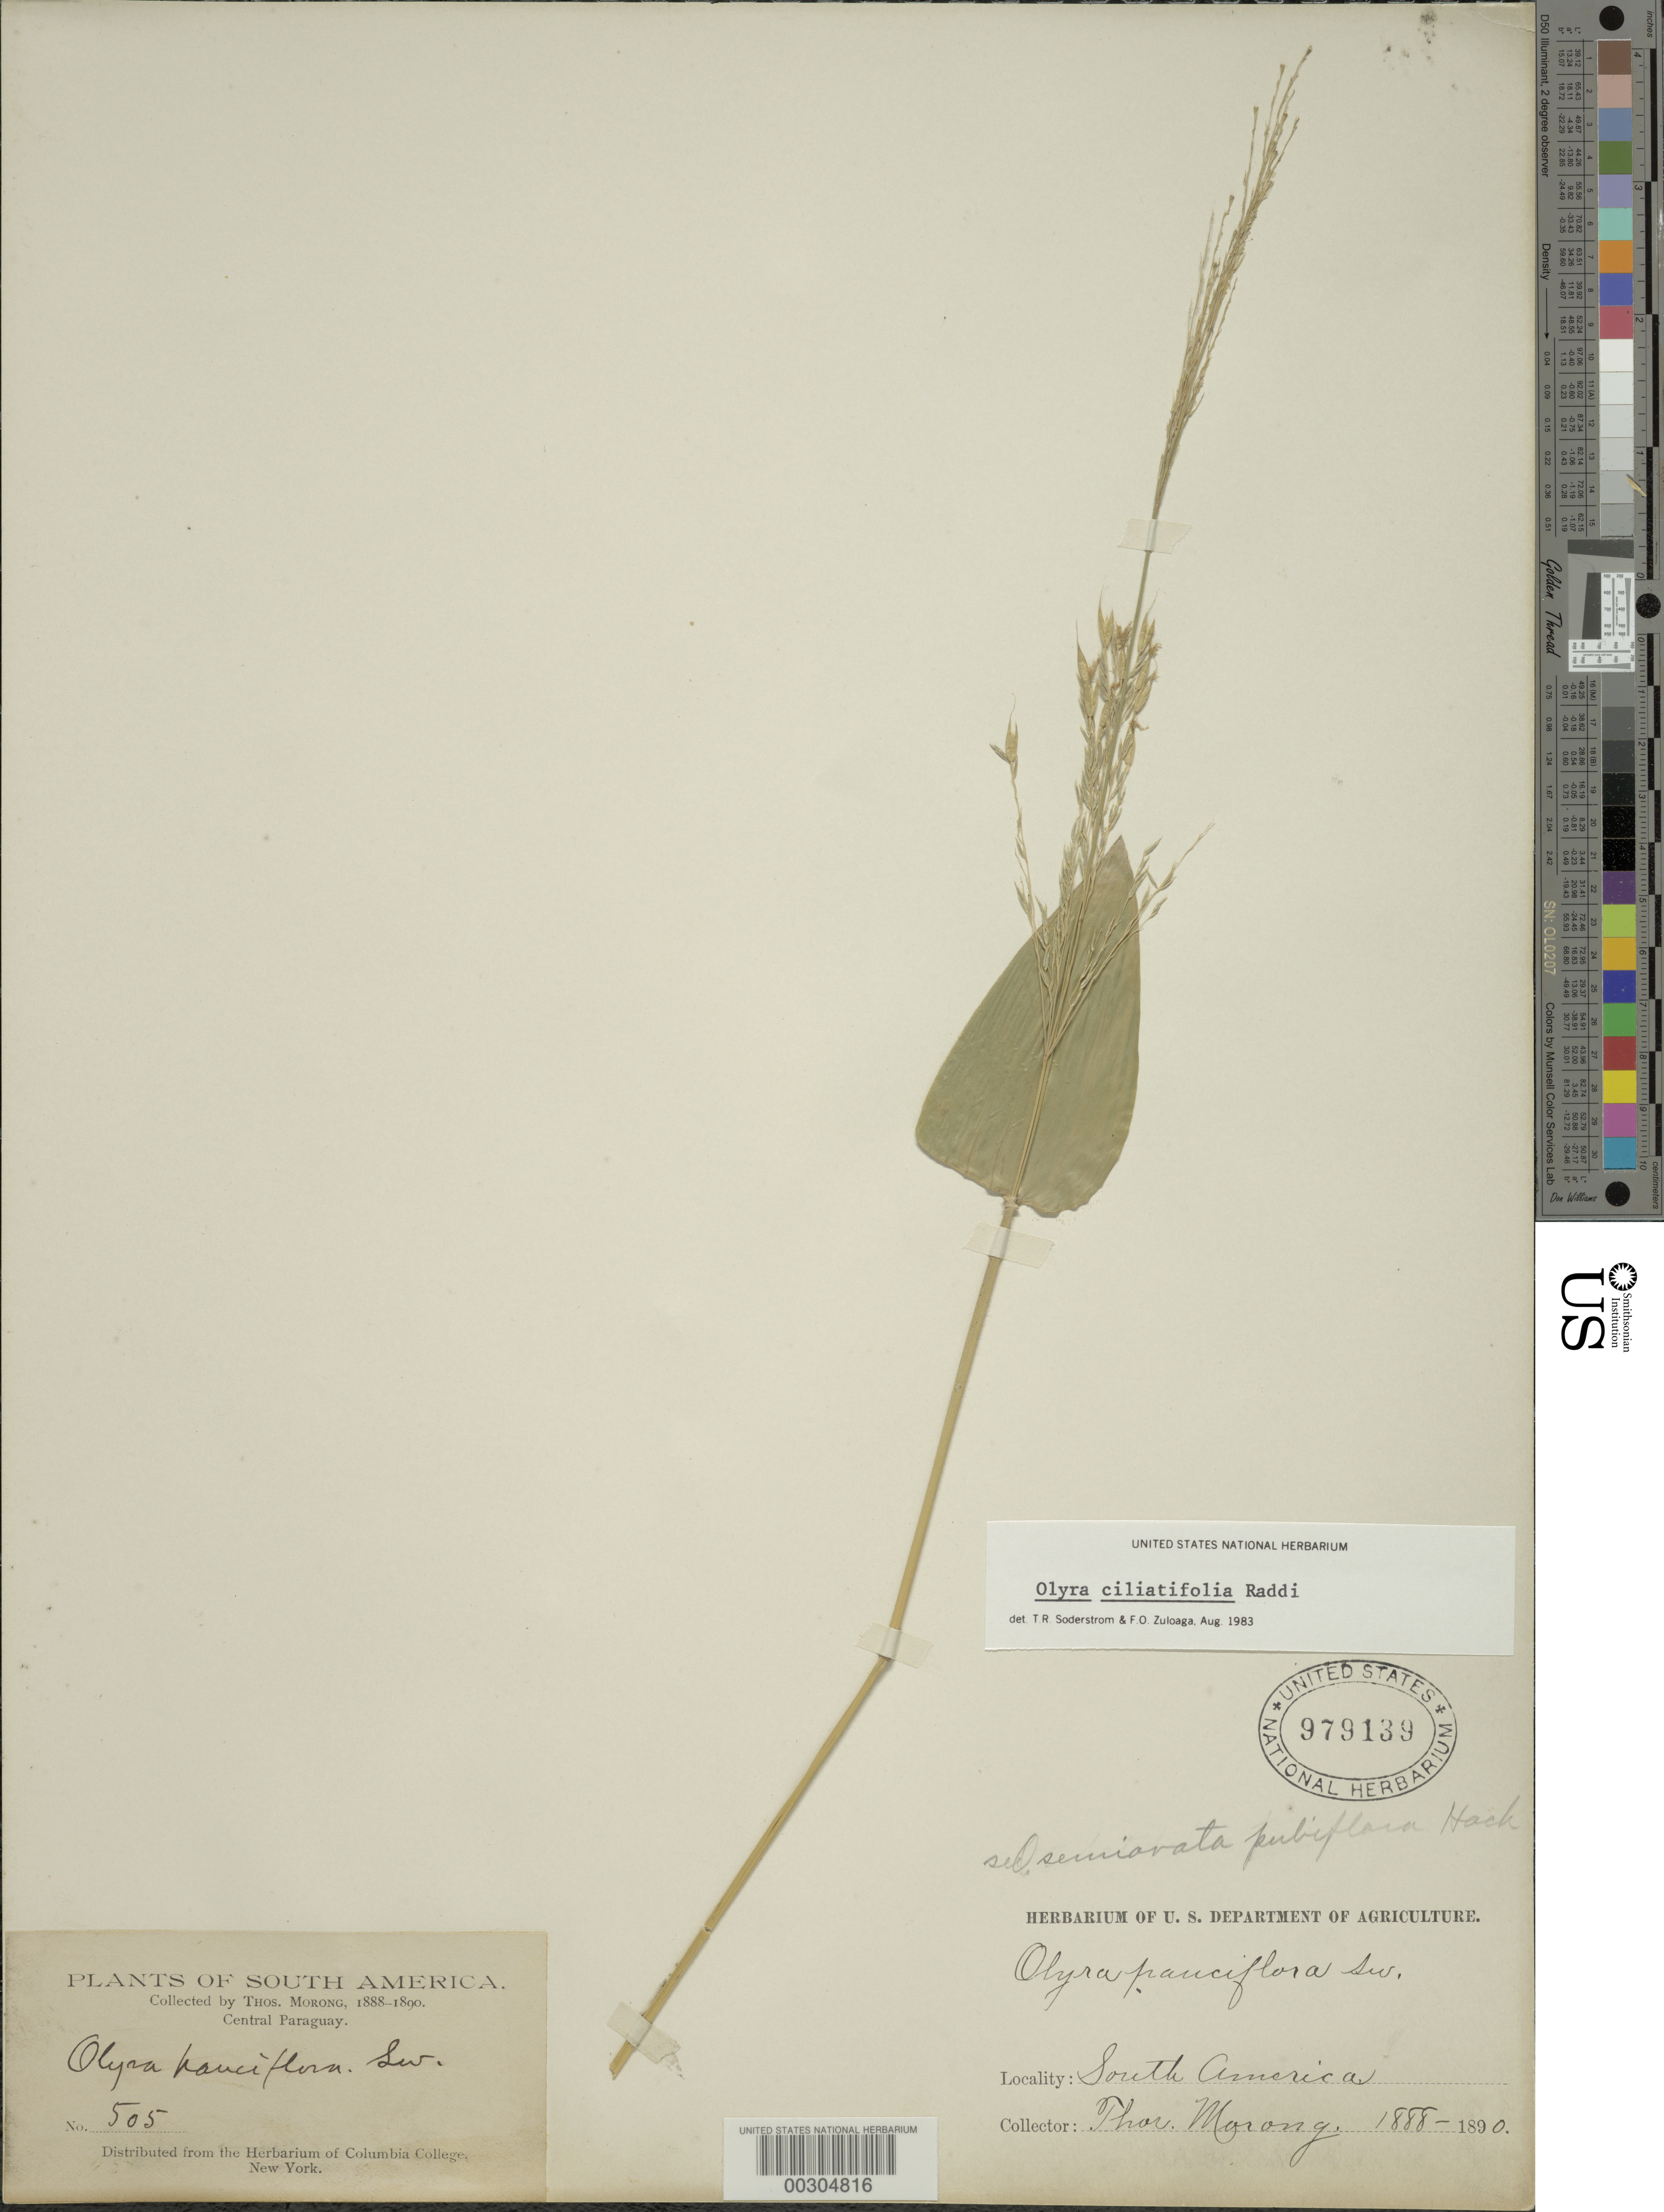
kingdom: Plantae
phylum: Tracheophyta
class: Liliopsida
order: Poales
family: Poaceae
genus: Olyra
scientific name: Olyra ciliatifolia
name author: Raddi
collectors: T. Morong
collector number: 505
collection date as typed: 1888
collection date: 1888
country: Paraguay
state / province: Central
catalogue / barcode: US 979139